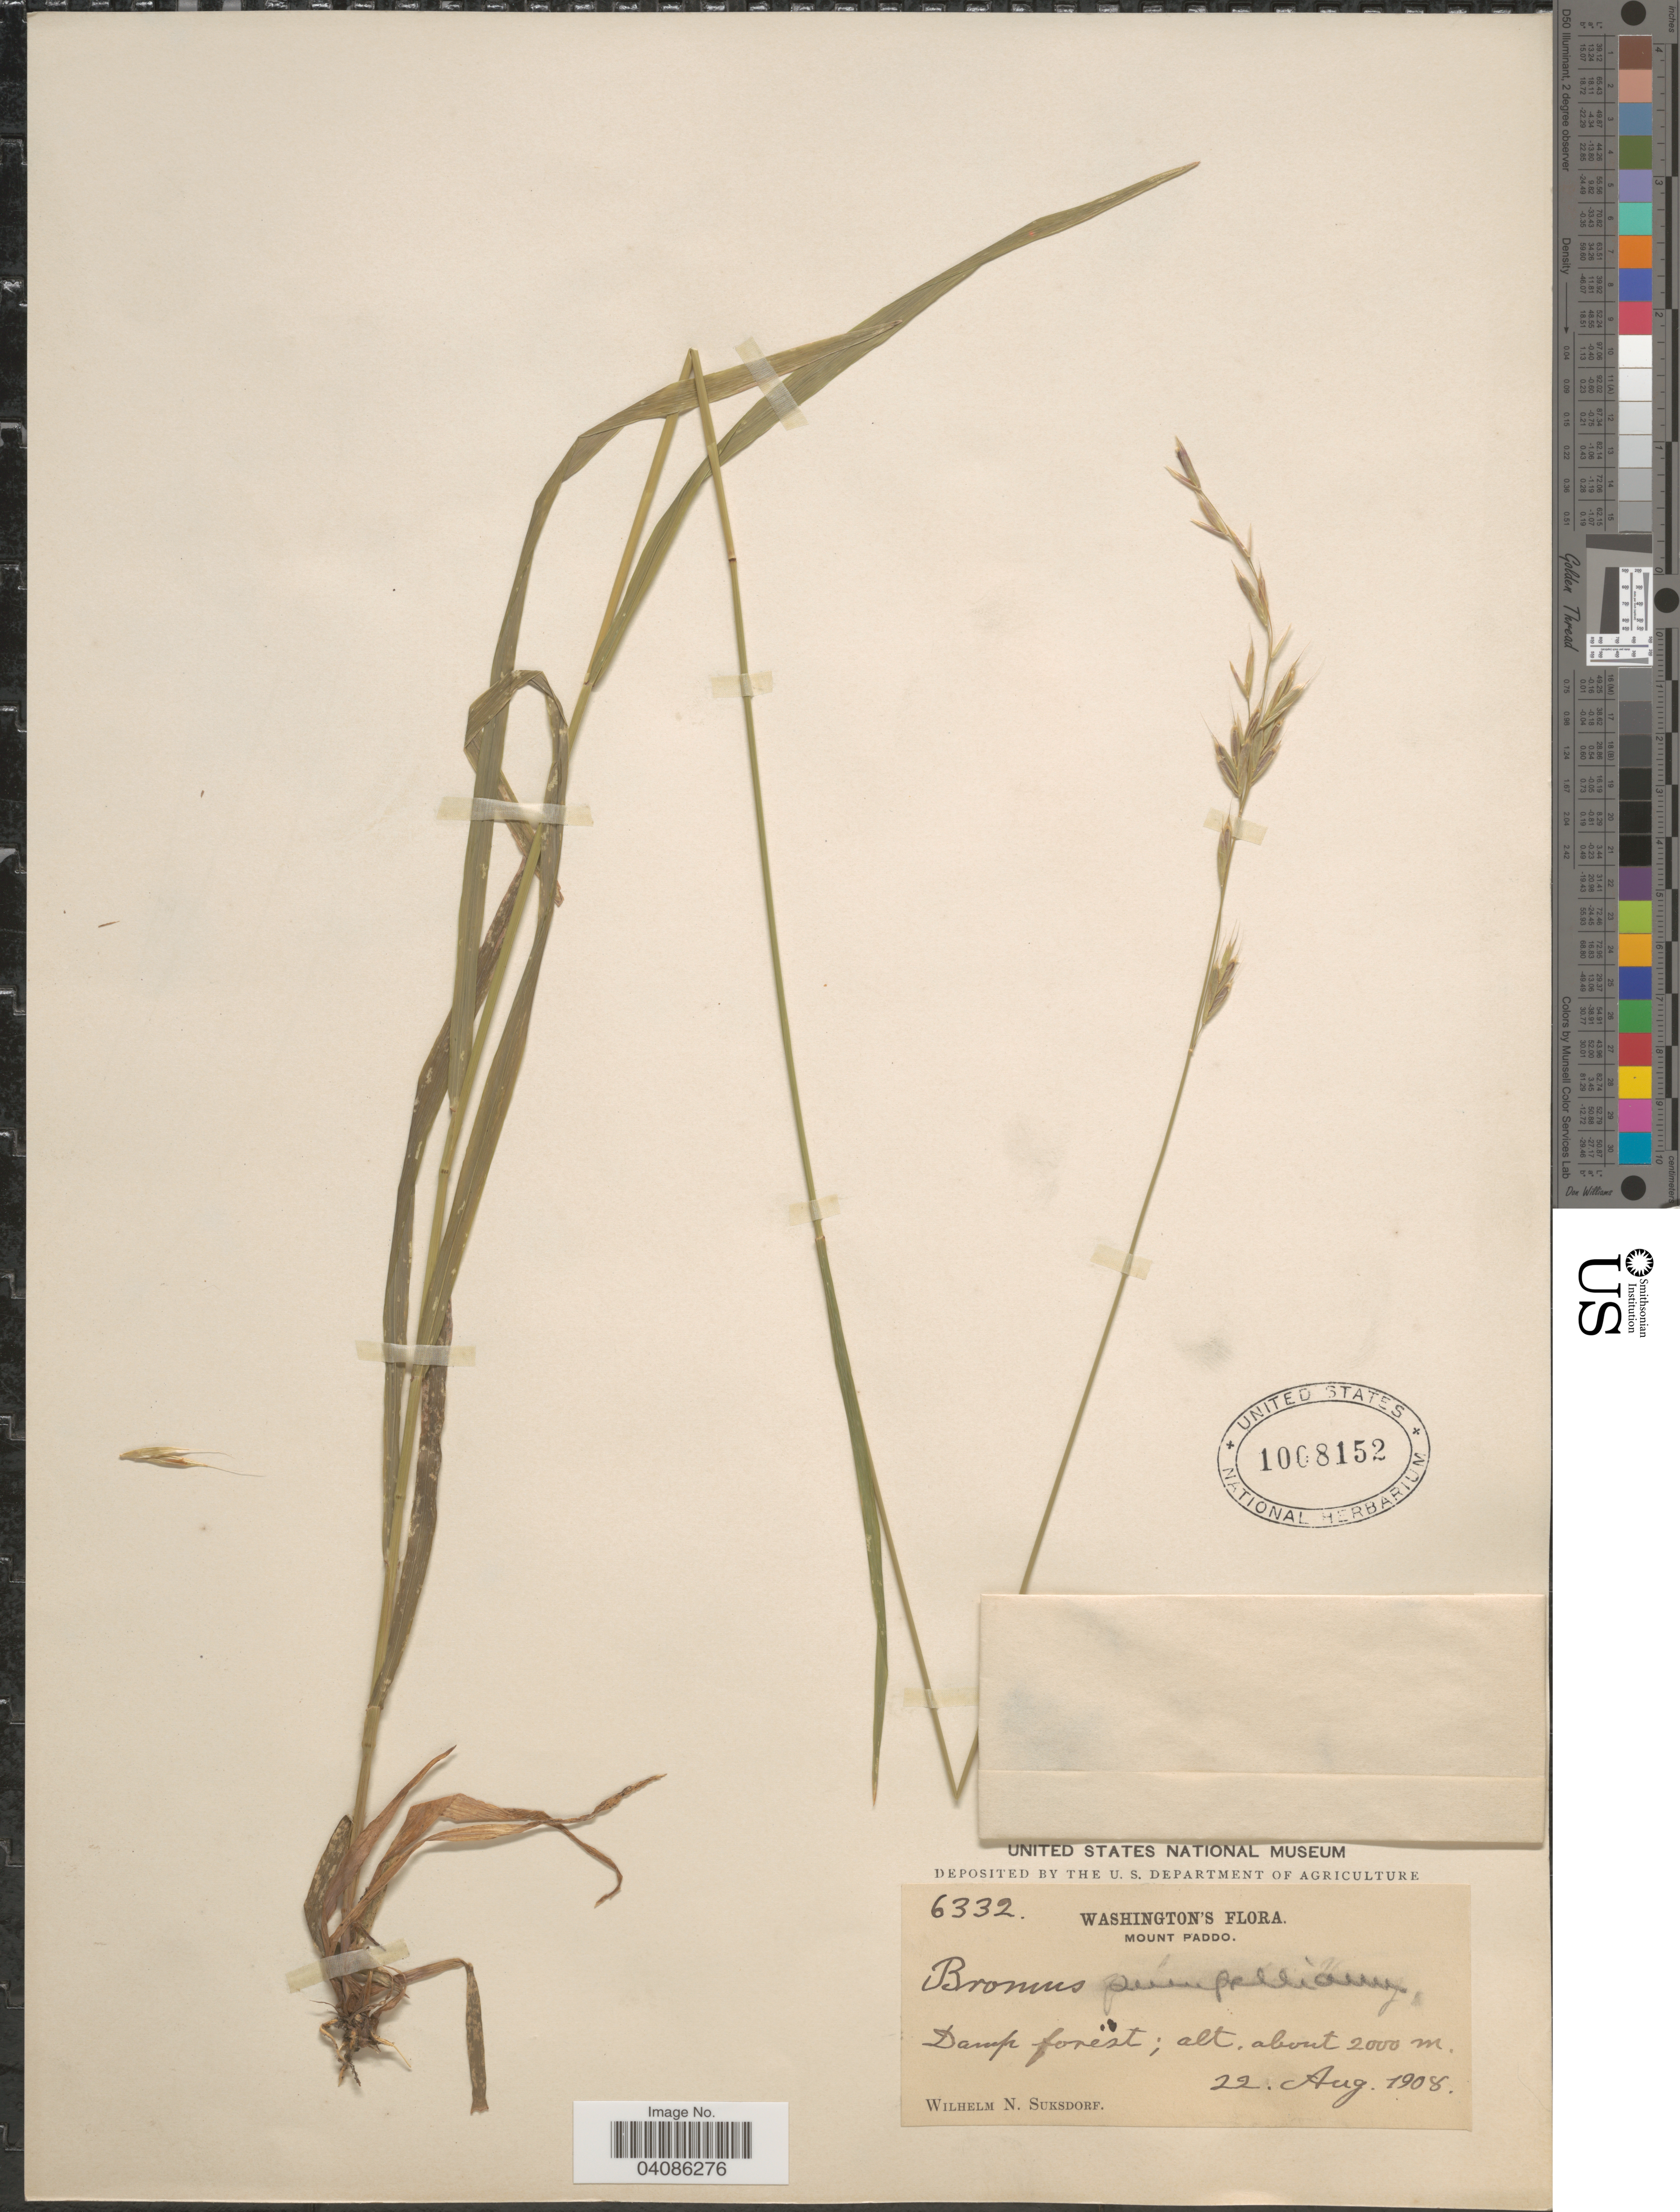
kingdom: Plantae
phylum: Tracheophyta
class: Liliopsida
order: Poales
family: Poaceae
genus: Bromus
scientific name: Bromus texensis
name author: (Shear) Hitchc.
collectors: W. N. Suksdorf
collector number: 6332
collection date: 1908-08-22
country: United States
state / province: Washington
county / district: Skamania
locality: Mount Paddo.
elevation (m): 2000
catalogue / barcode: US 1008152